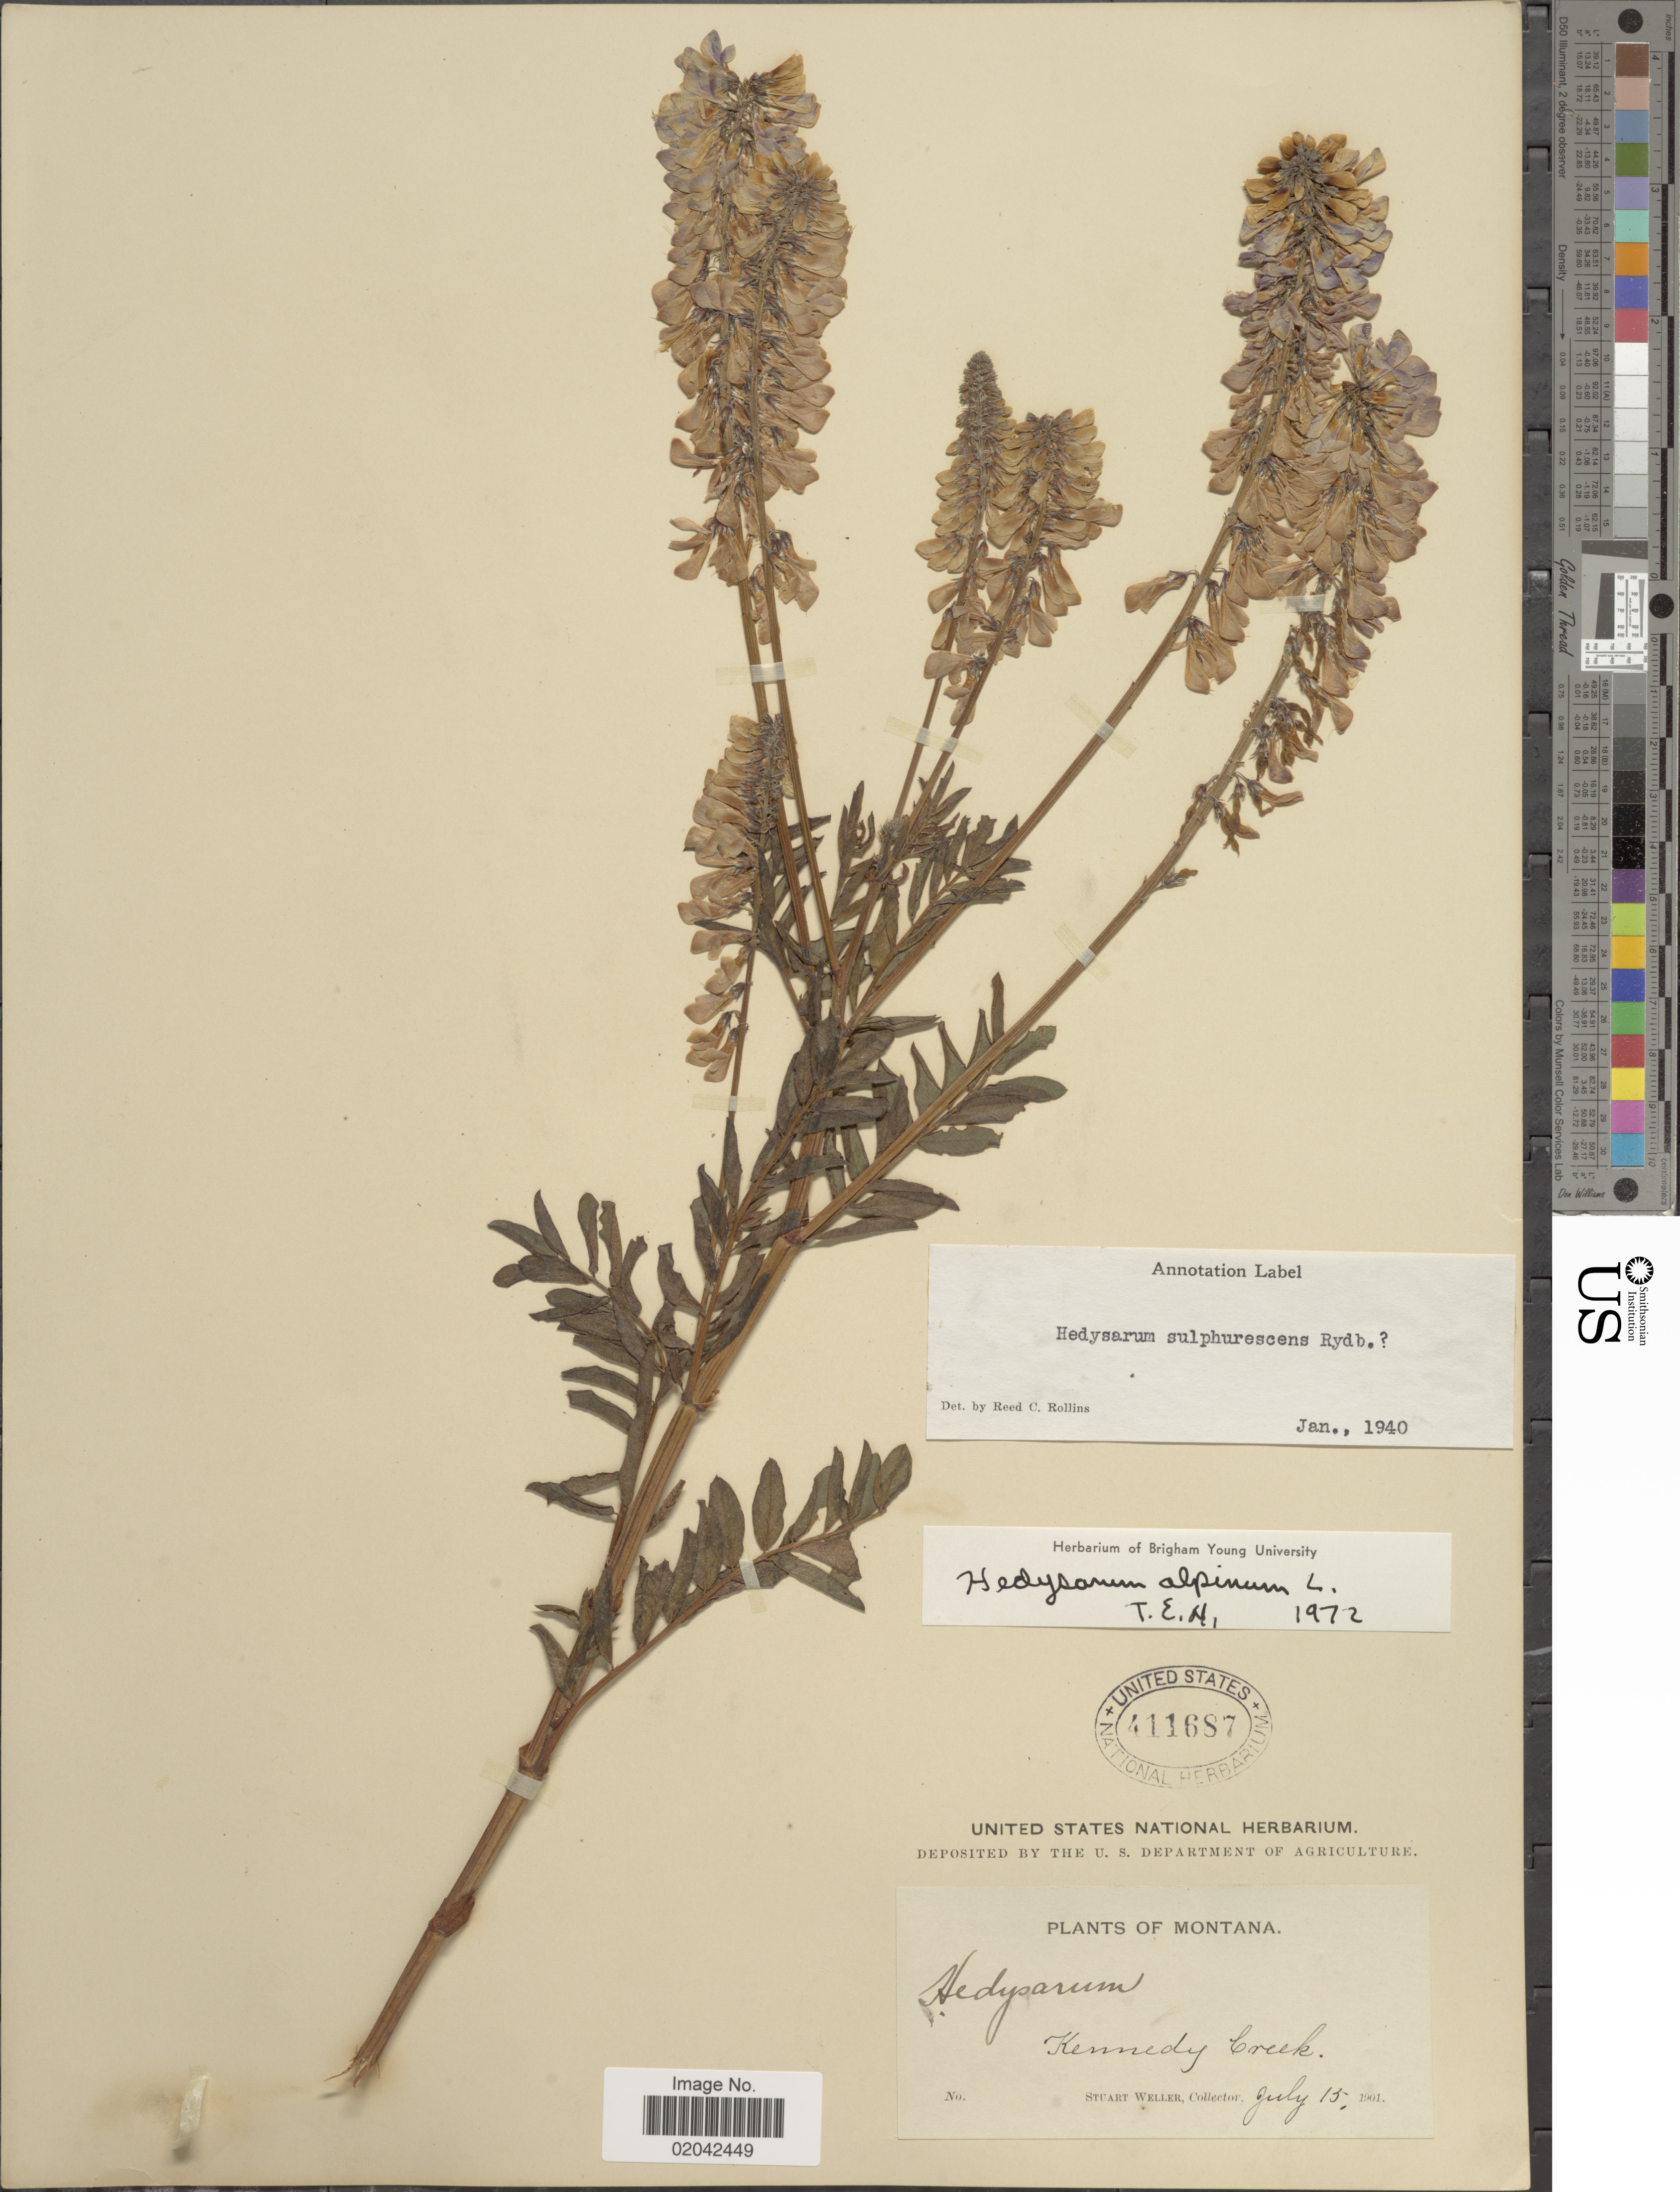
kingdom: Plantae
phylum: Tracheophyta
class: Magnoliopsida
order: Fabales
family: Fabaceae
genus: Hedysarum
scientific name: Hedysarum alpinum var. americanum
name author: Michx. ex Pursh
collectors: S. Weller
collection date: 1901-07-15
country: United States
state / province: Montana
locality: Kennedy Creek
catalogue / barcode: US 411687